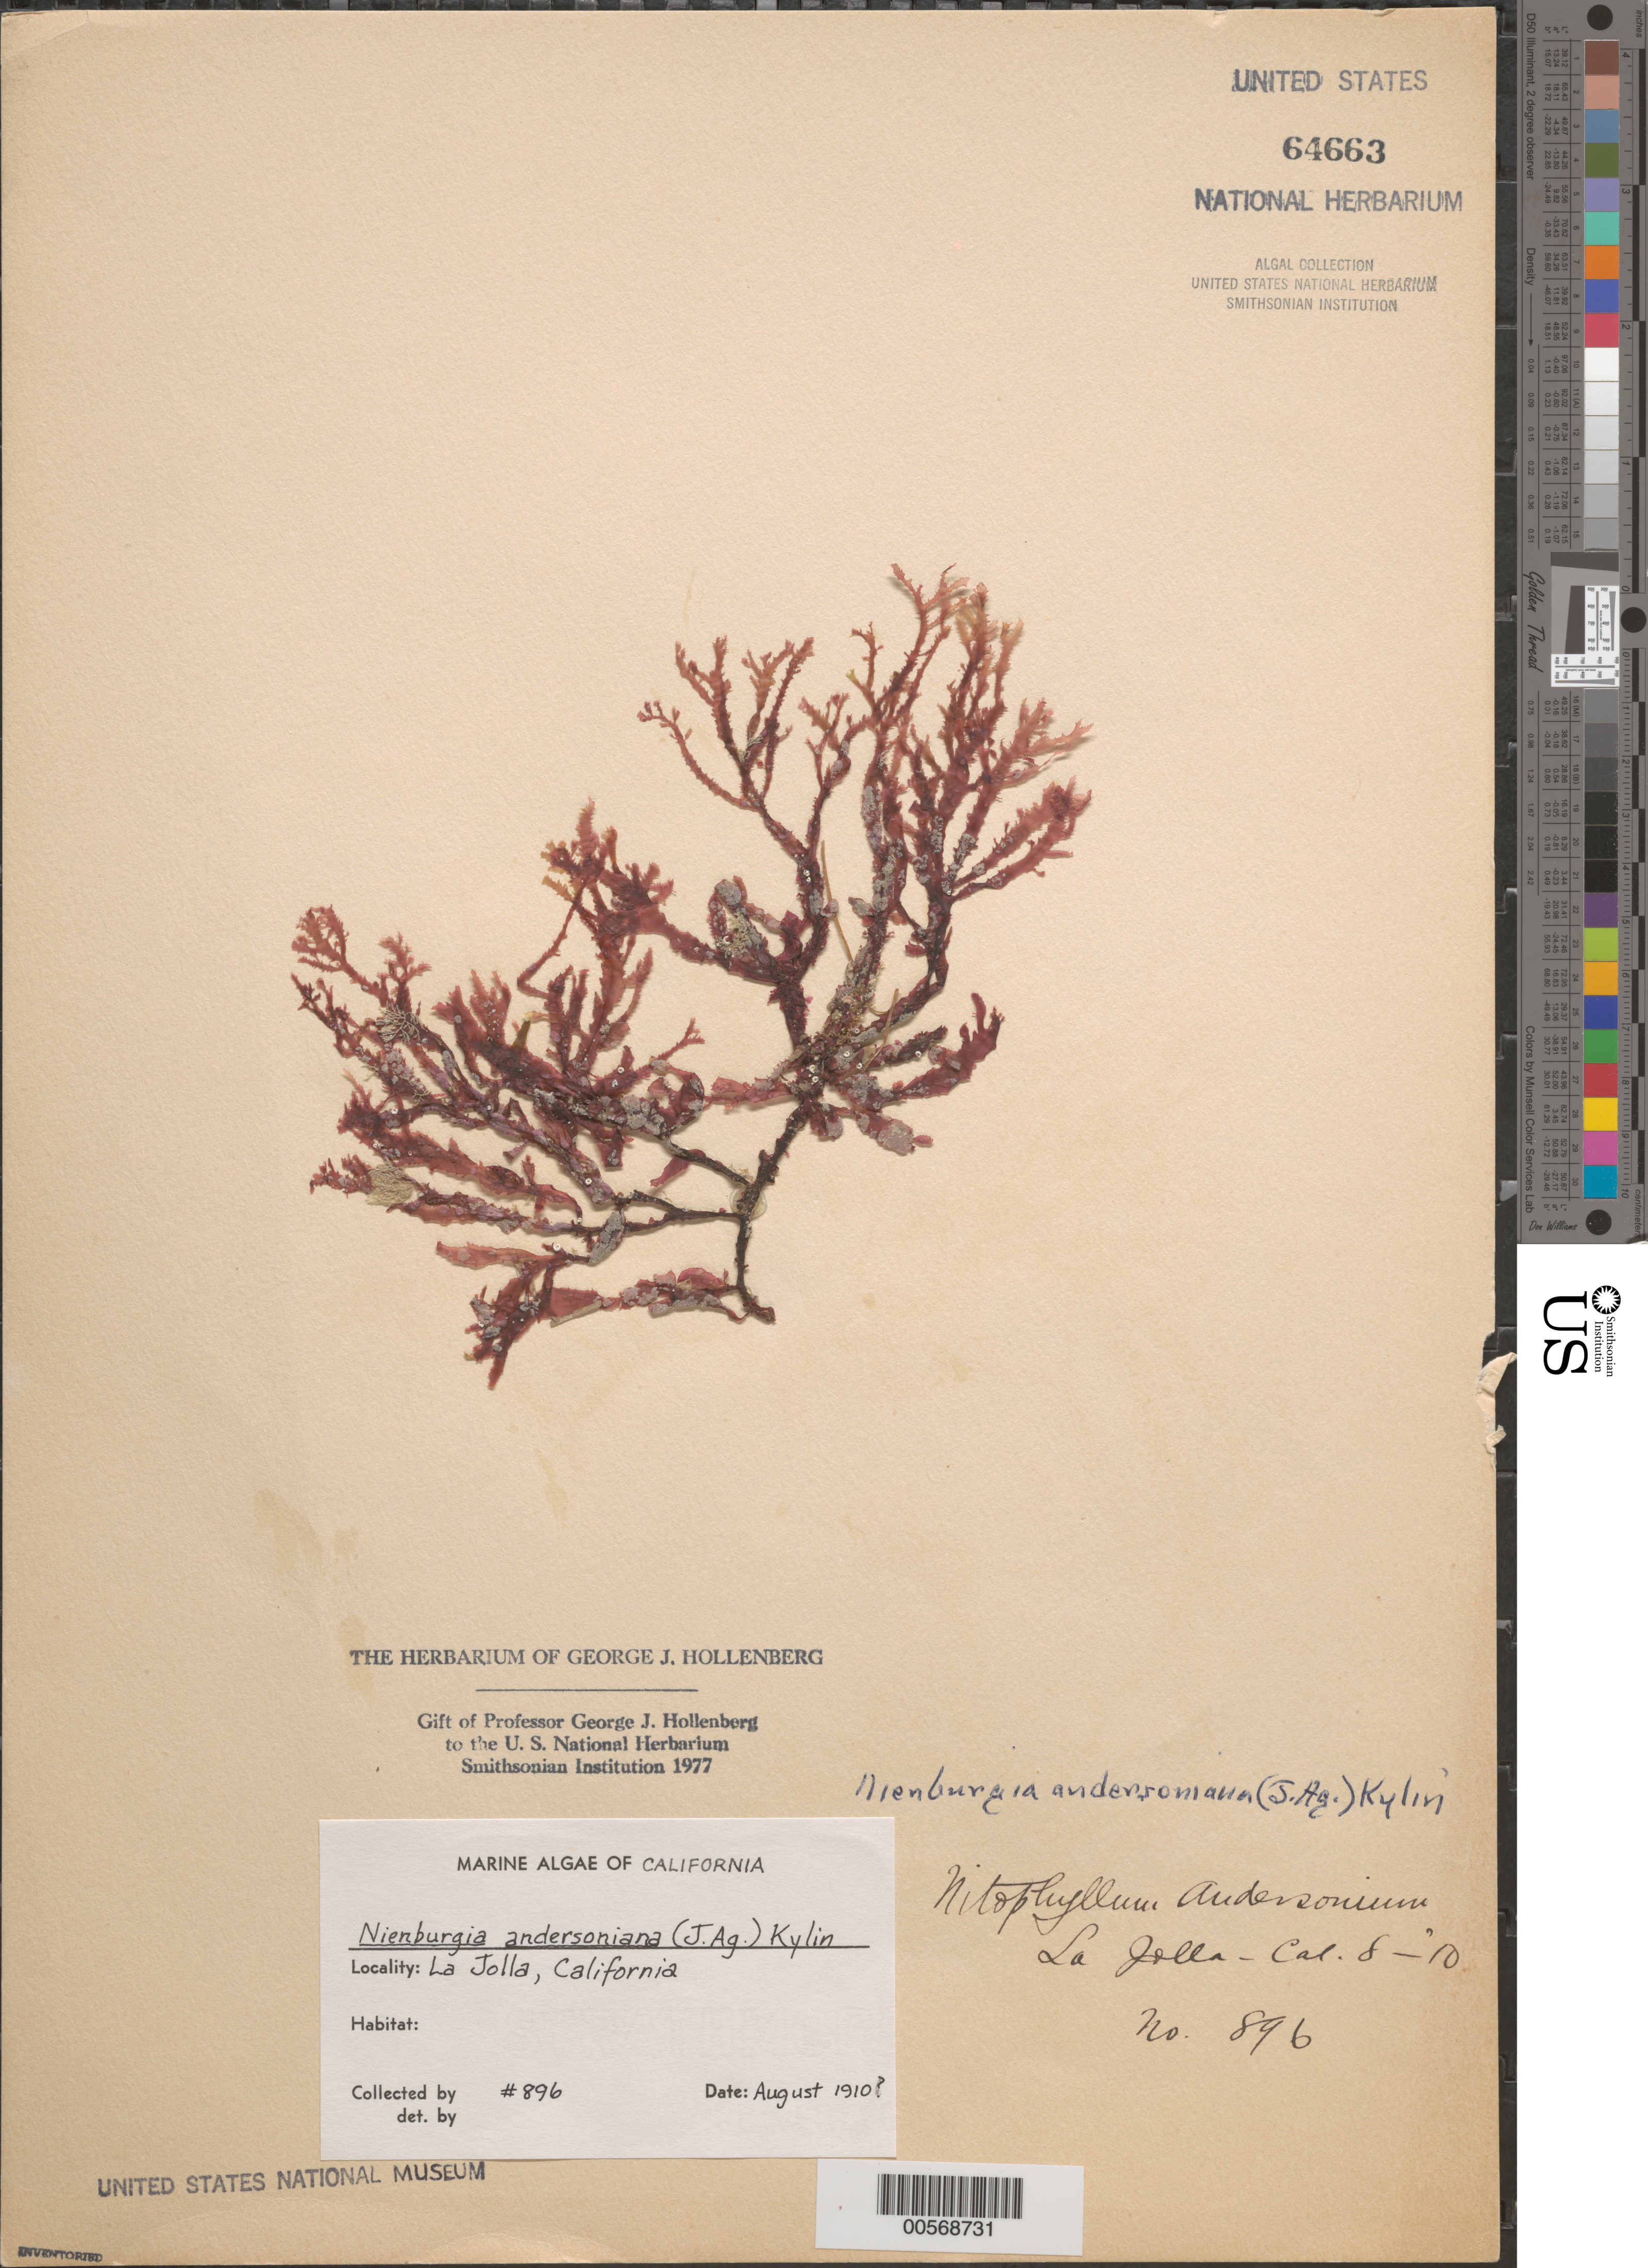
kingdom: Plantae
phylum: Rhodophyta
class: Florideophyceae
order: Ceramiales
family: Delesseriaceae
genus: Nienburgia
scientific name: Nienburgia andersoniana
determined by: Hollenberg, George J.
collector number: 896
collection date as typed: Aug 1910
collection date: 1910-08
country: United States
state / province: California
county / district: San Diego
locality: La Jolla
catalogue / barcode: US 64663